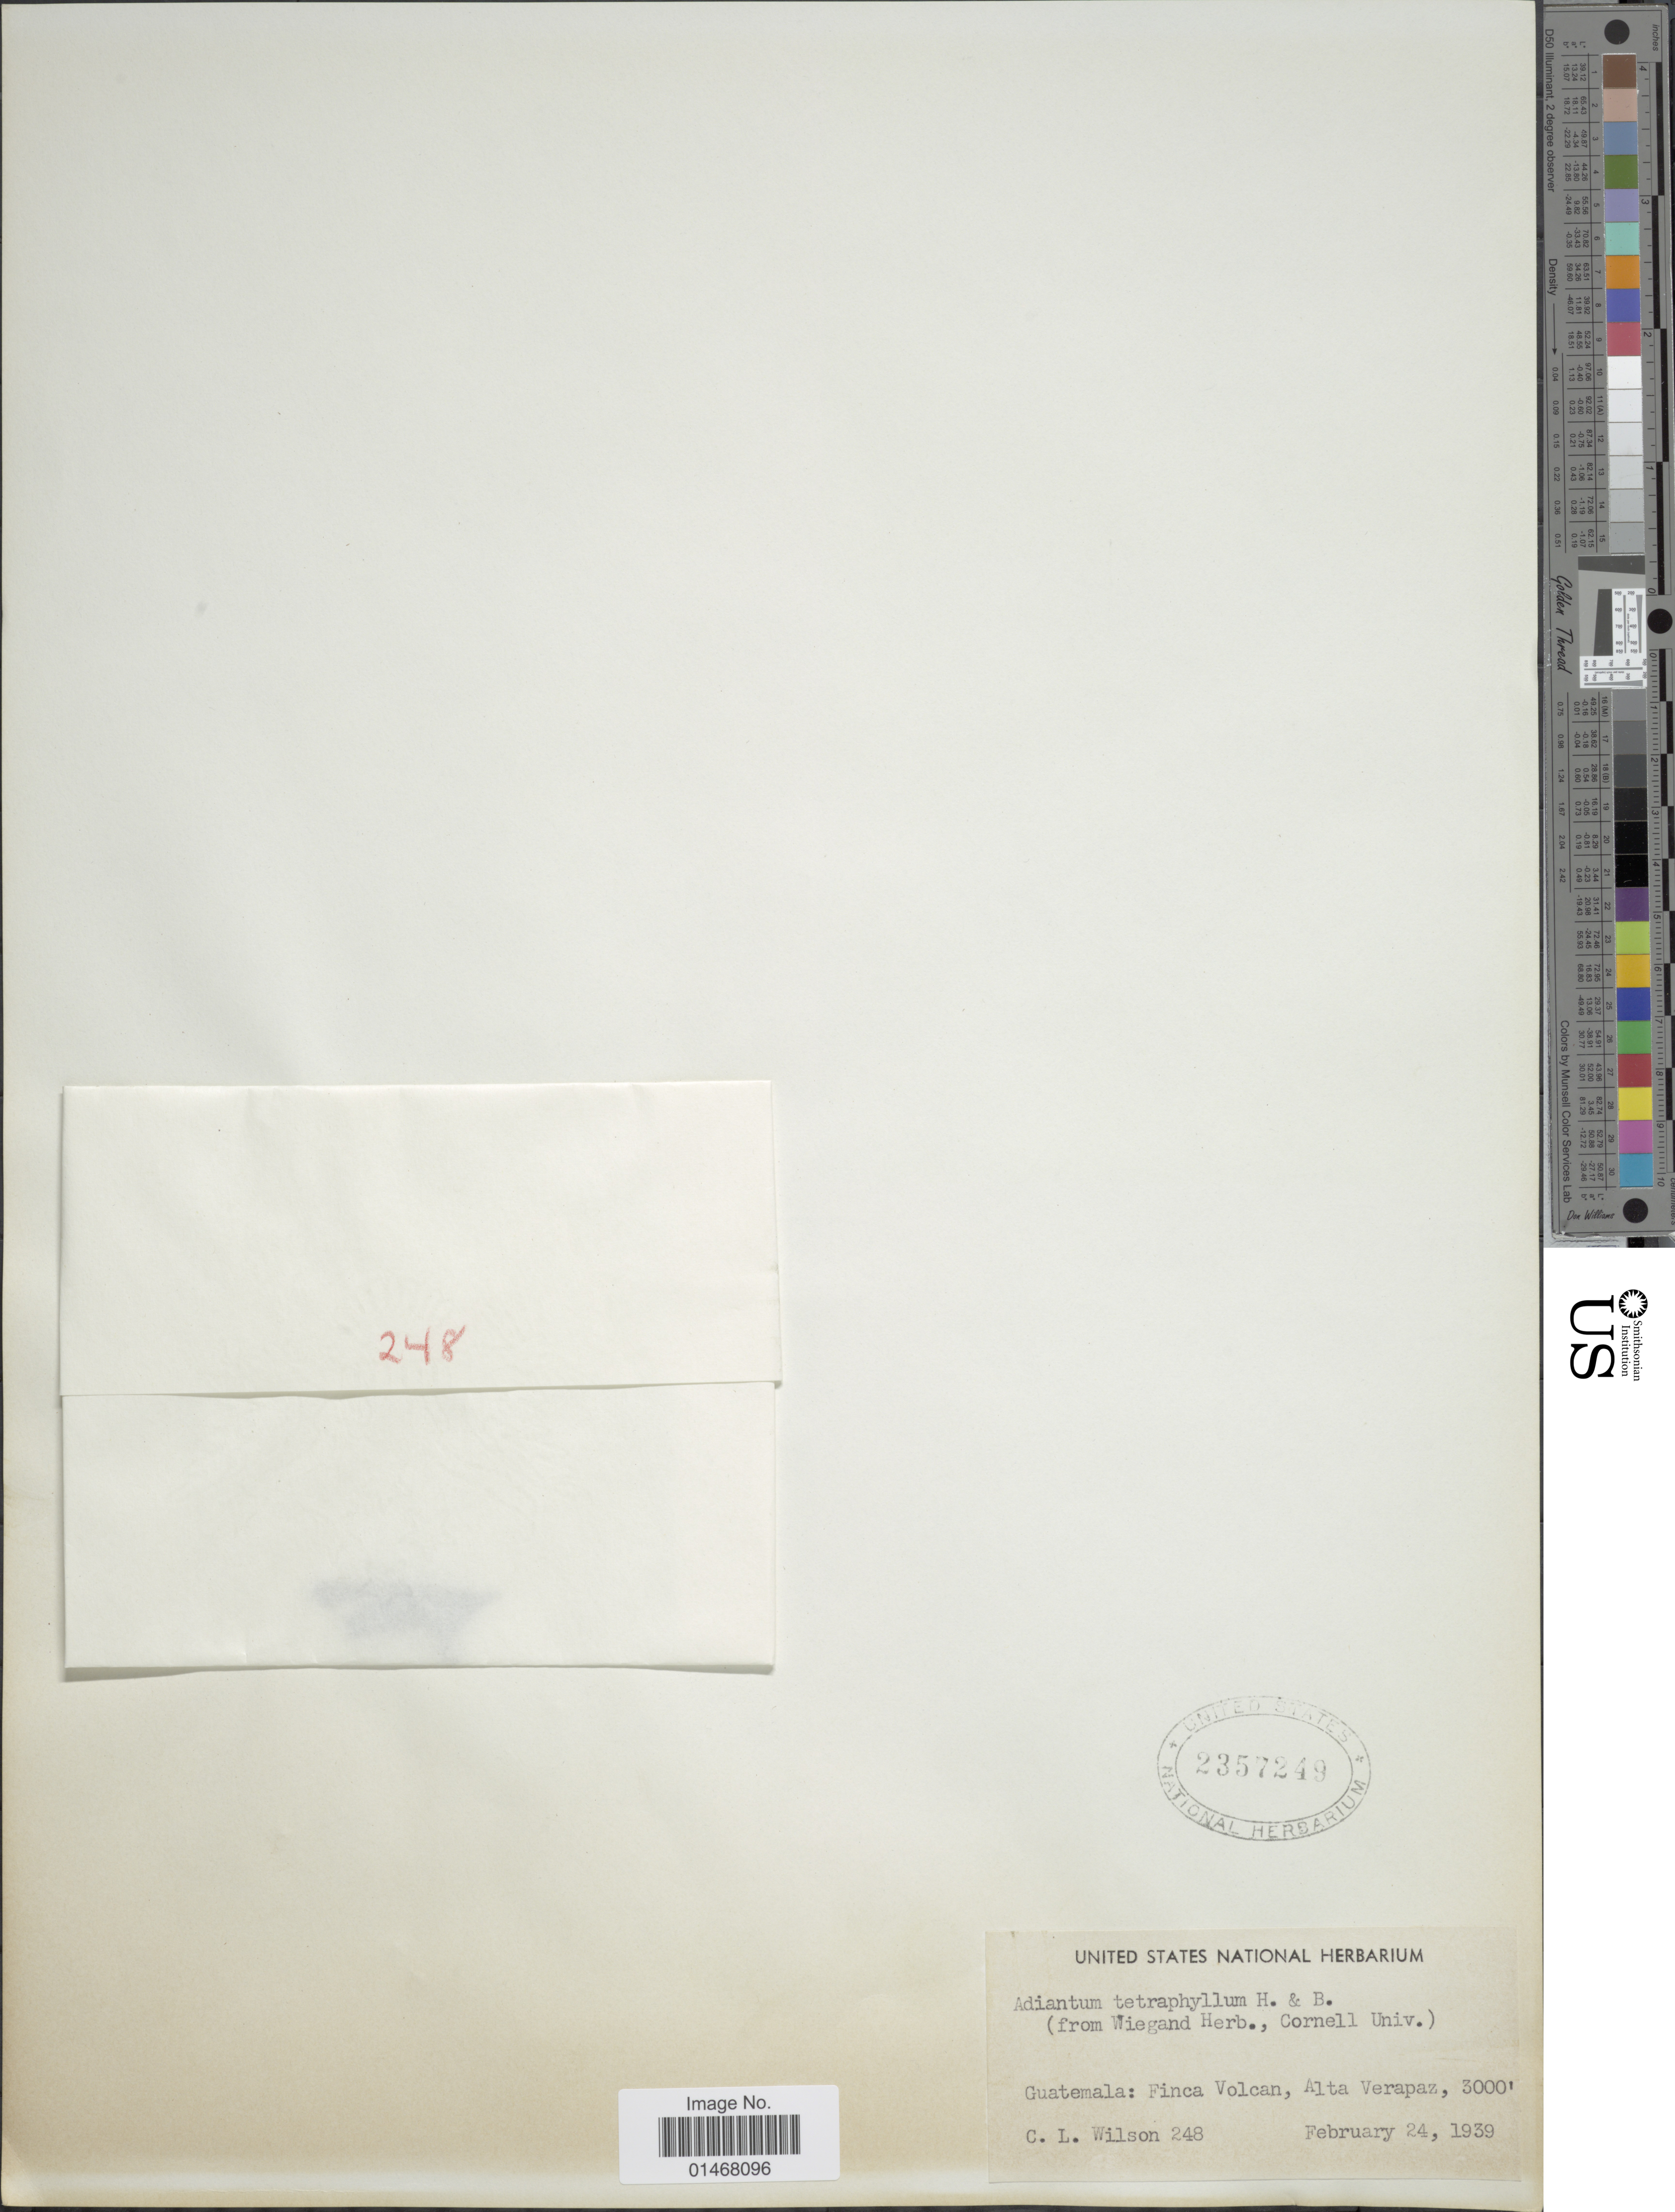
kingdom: Plantae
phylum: Tracheophyta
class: Polypodiopsida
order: Polypodiales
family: Pteridaceae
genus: Adiantum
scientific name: Adiantum tetraphyllum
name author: Humb. & Bonpl. ex Willd.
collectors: C. L. Wilson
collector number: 248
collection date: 1939-02-24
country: Guatemala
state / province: Alta Verapaz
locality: Finca Volcan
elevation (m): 914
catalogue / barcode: US 2357249